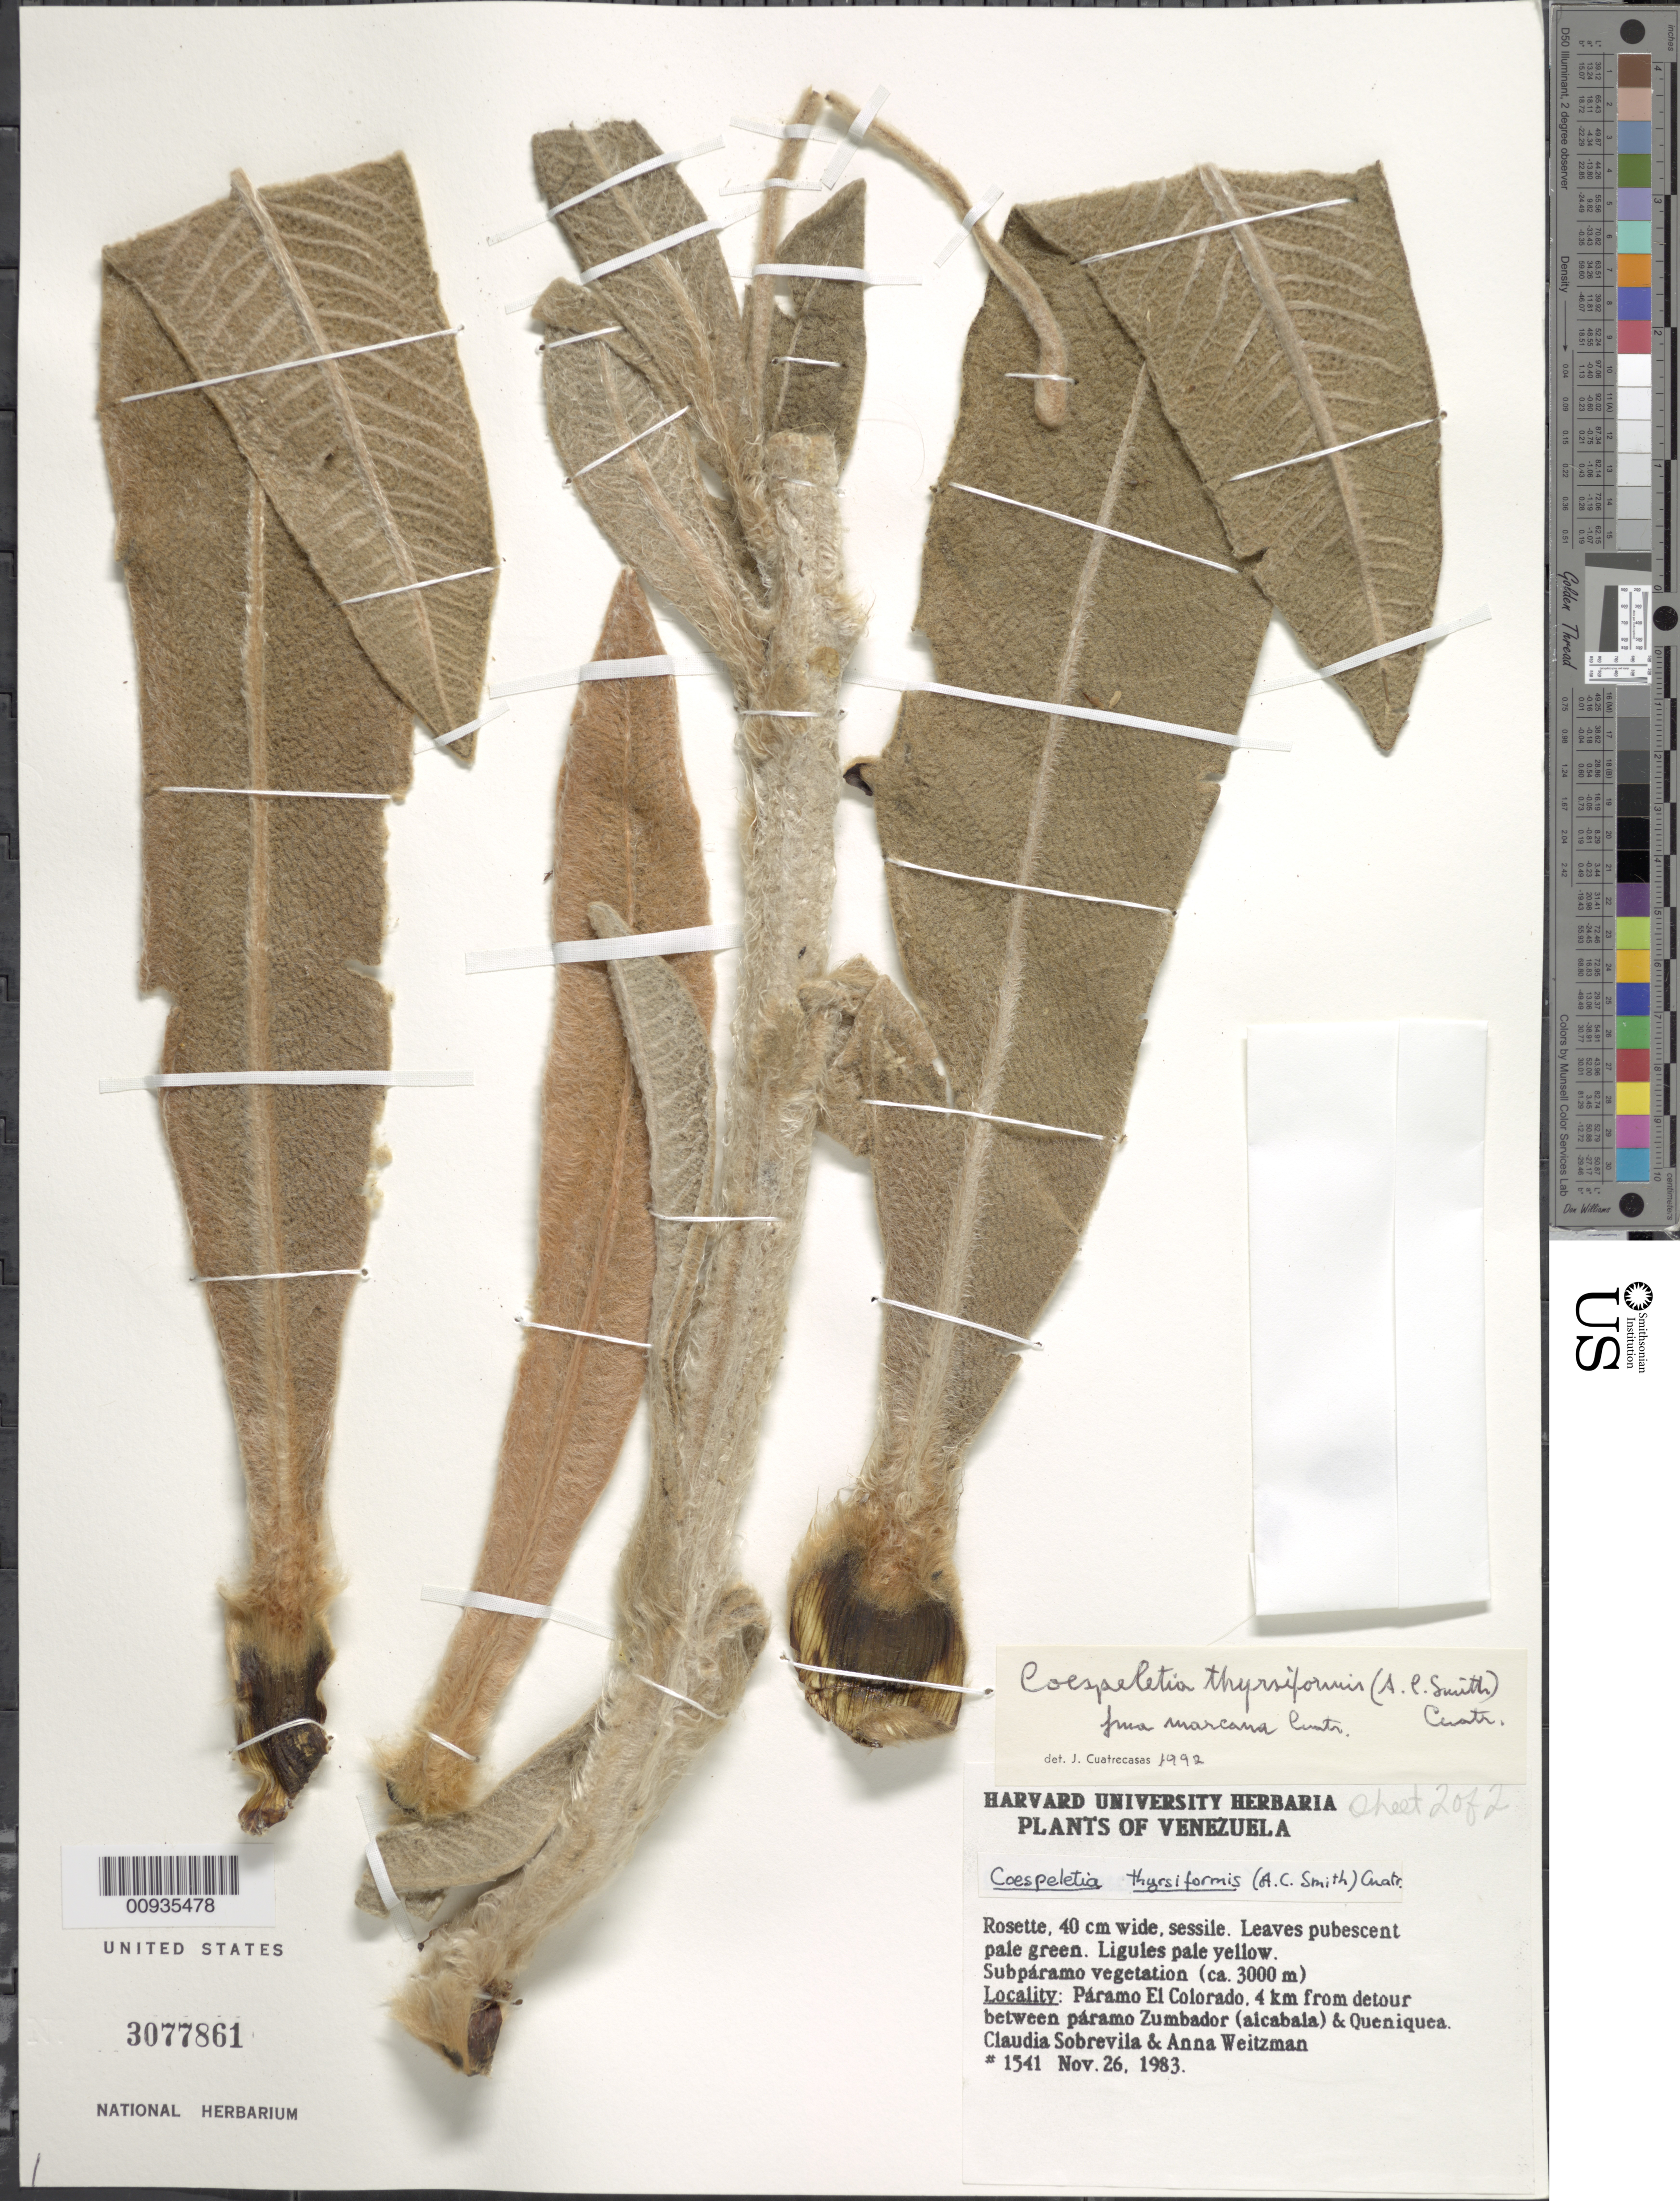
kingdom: Plantae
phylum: Tracheophyta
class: Magnoliopsida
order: Asterales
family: Asteraceae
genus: Coespeletia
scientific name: Coespeletia thyrsiformis f. marcana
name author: (A.C. Sm.) Cuatrec.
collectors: C. Sobrevila & A. Weitzman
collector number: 1541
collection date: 1983-11-26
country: Venezuela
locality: Paramo El Colorado, 4 km from detour between paramo Zumbador (alcabala) & Queniquea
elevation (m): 3000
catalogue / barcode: US 3077861